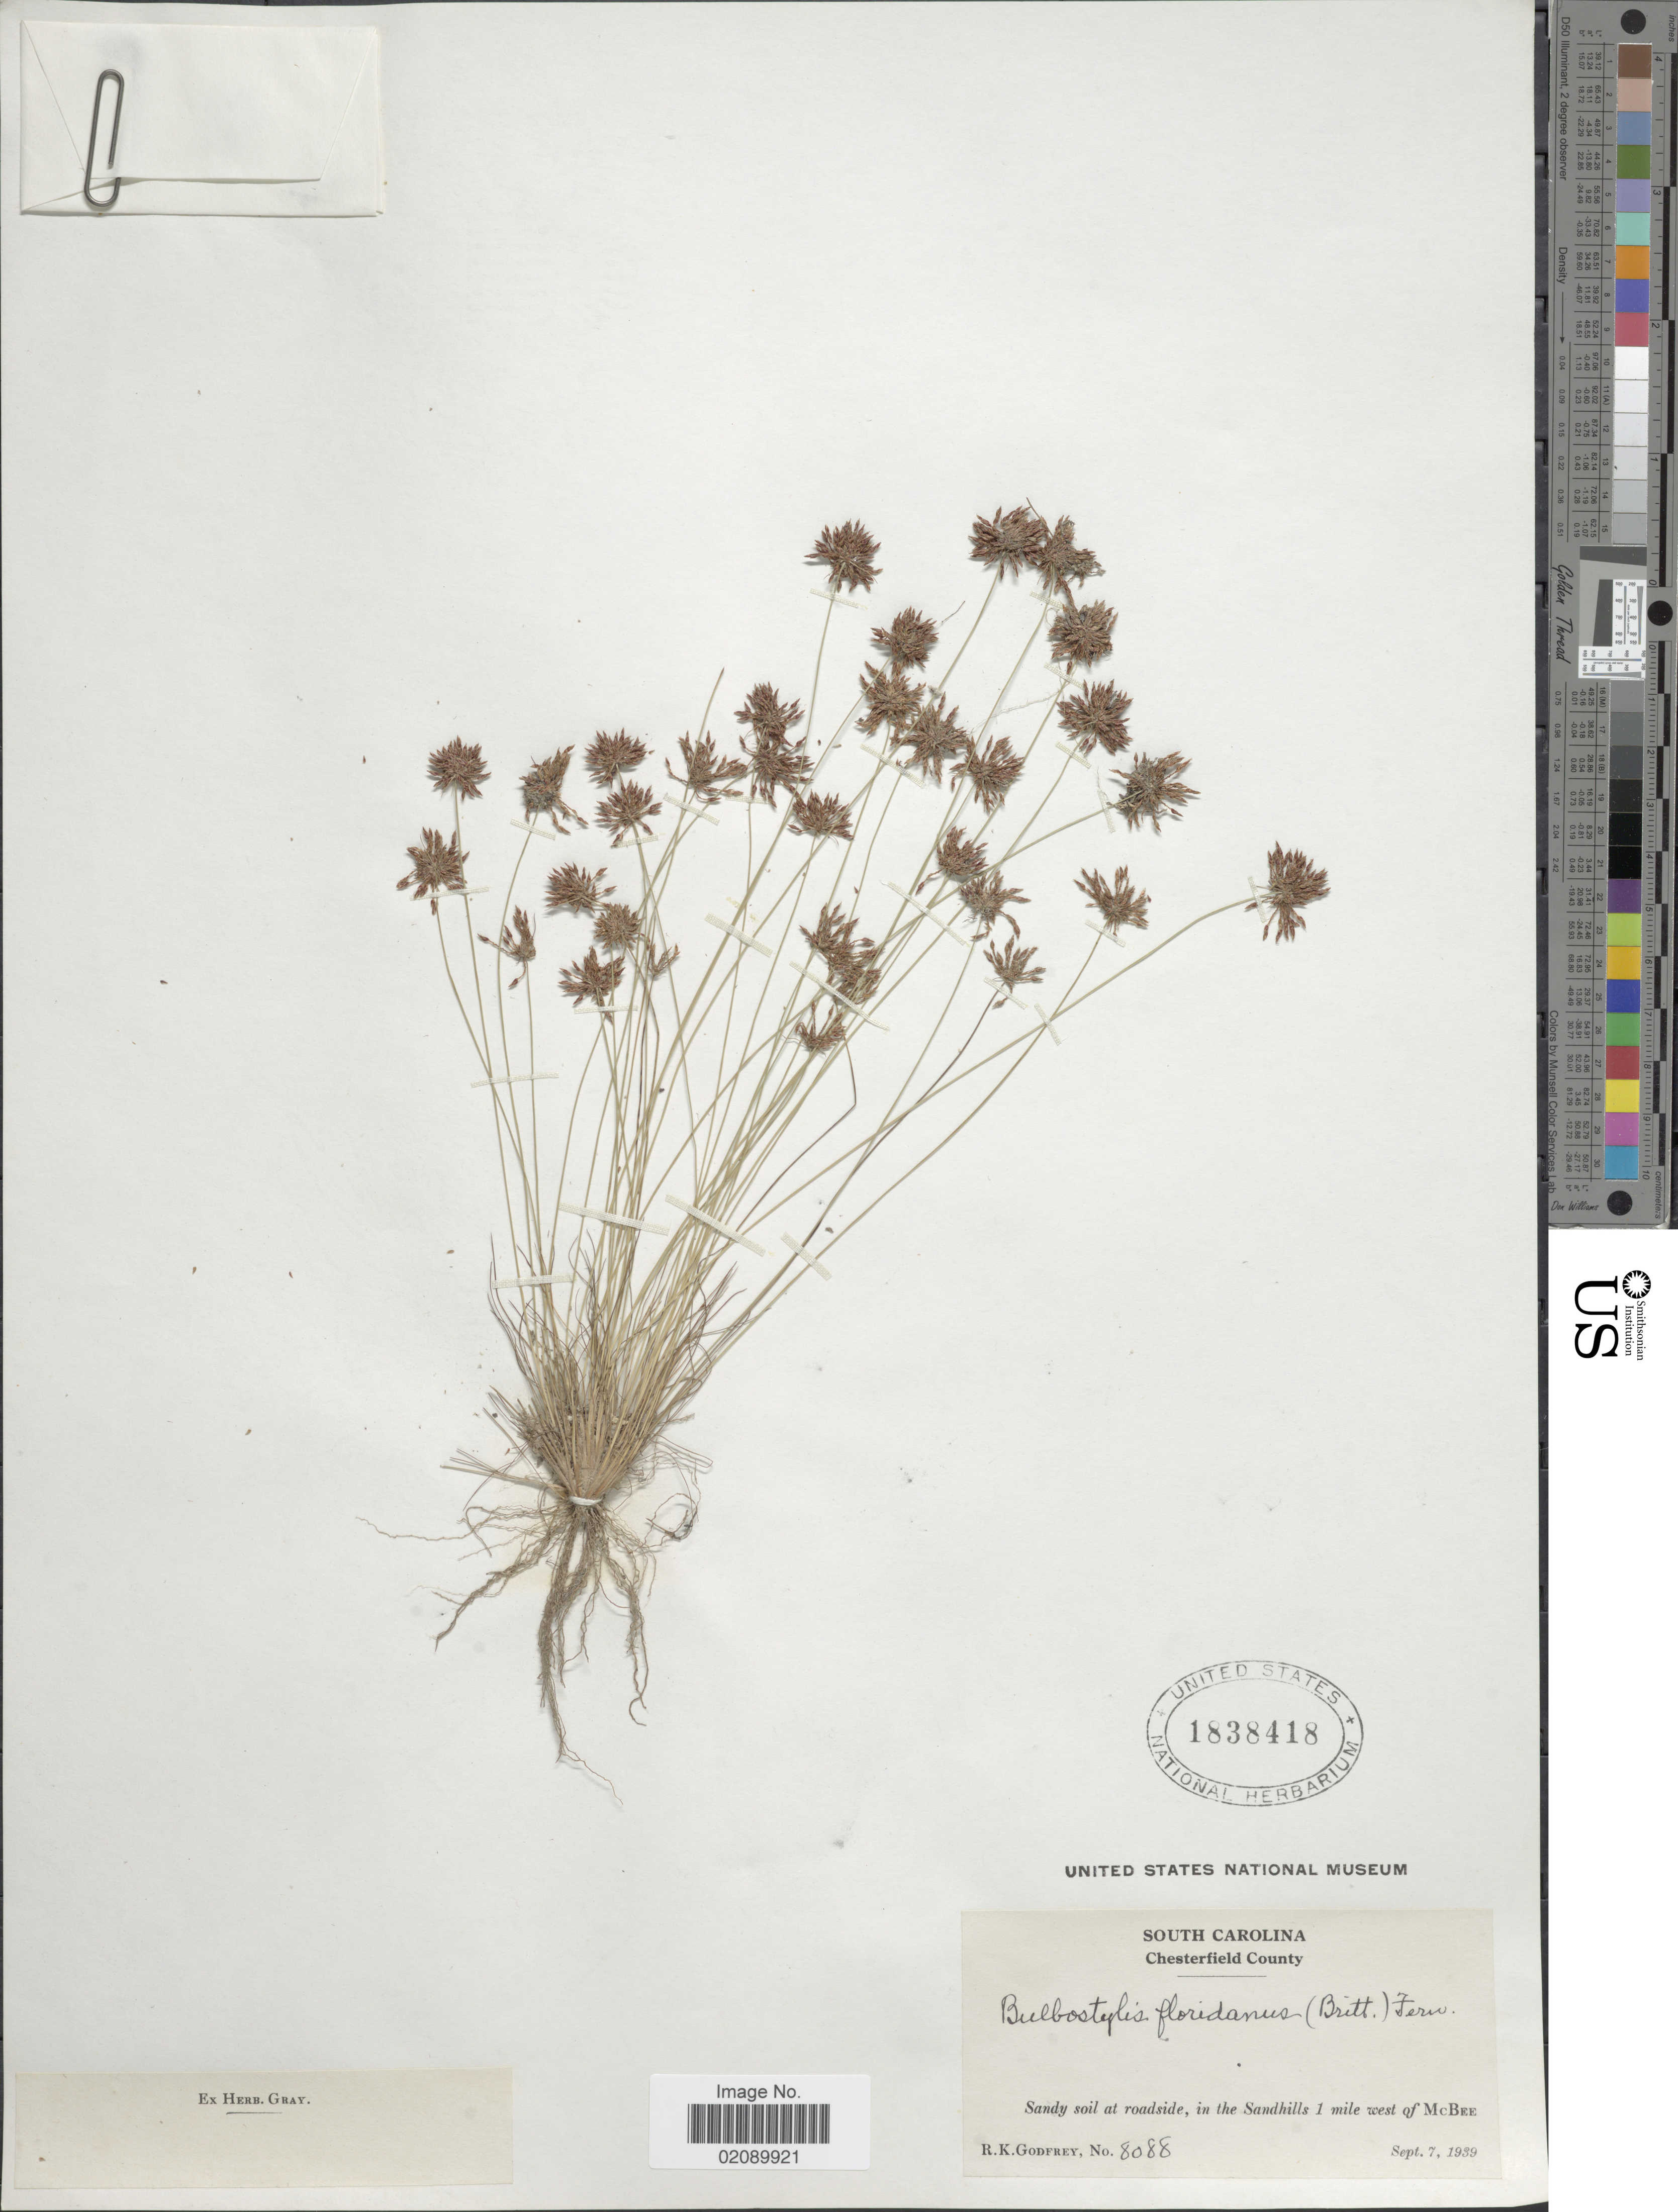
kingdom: Plantae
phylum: Tracheophyta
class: Liliopsida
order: Poales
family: Cyperaceae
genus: Bulbostylis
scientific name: Bulbostylis barbata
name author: (Rottb.) C.B. Clarke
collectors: R. K. Godfrey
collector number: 8088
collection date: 1939-09-07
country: United States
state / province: South Carolina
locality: Chesterfield County. Sandy soil at roadside, in the Sandhills 1 mile west of McBee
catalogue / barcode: US 1838418